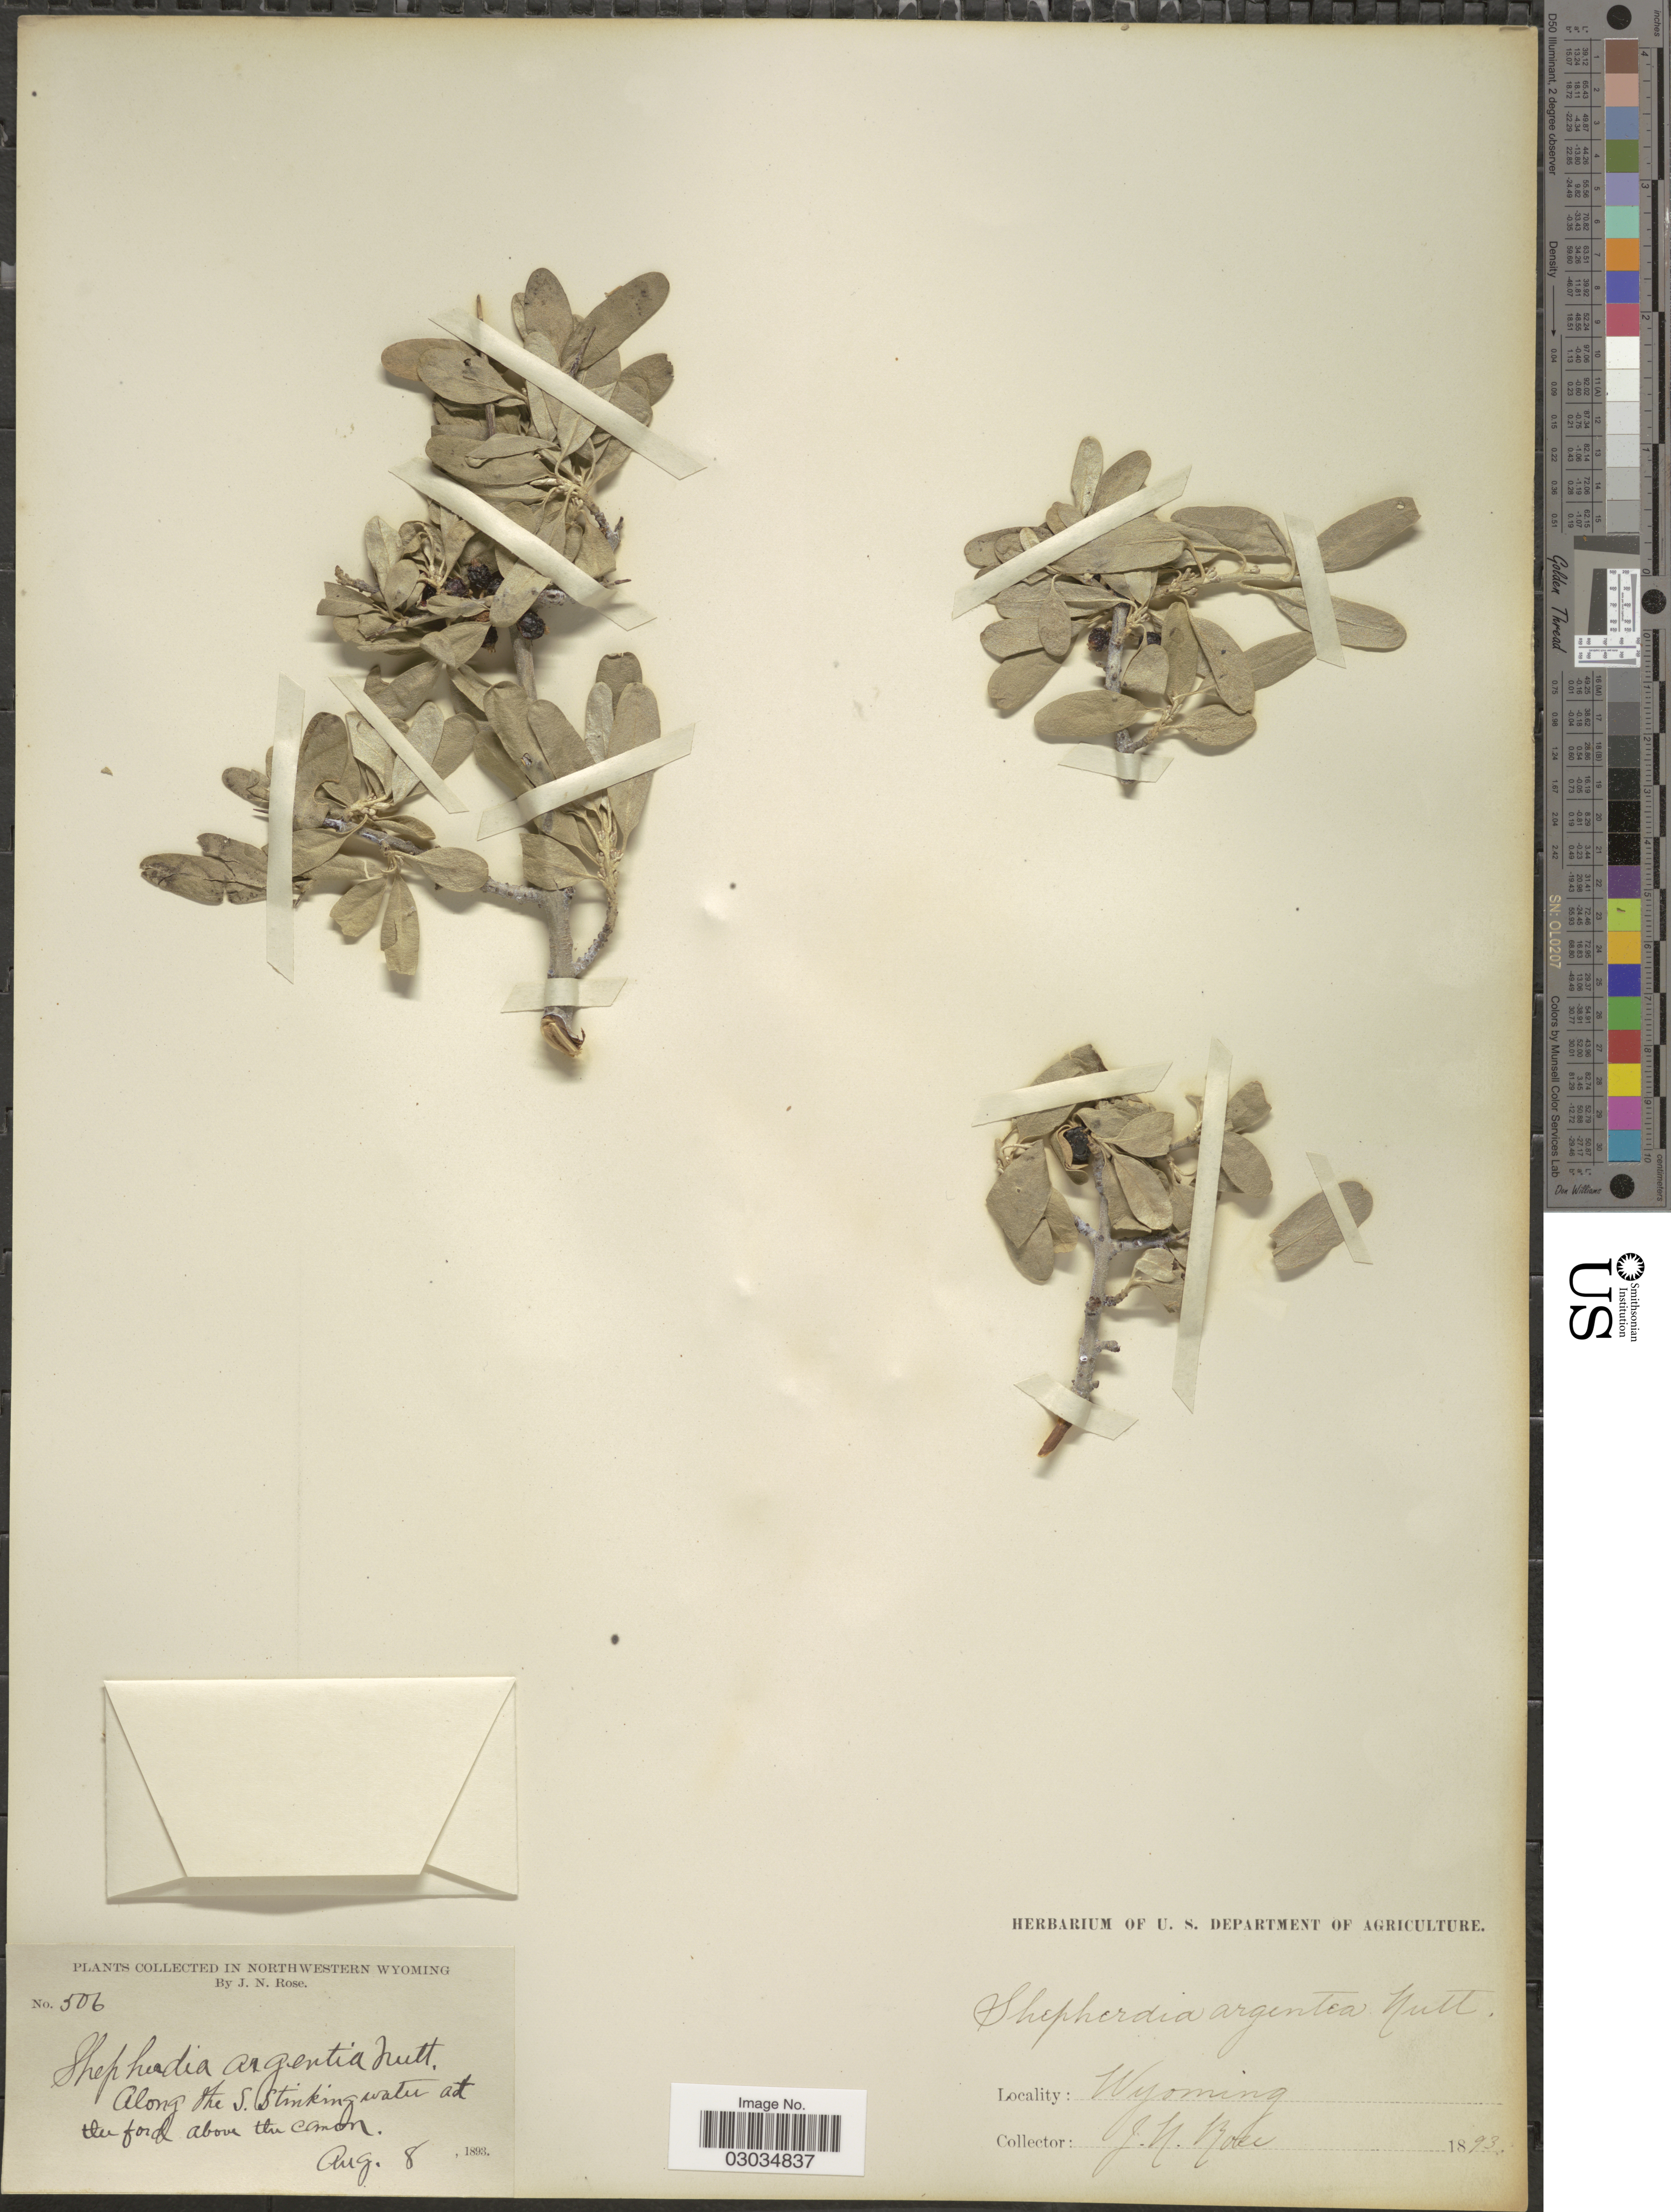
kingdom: Plantae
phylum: Tracheophyta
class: Magnoliopsida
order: Rosales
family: Elaeagnaceae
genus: Shepherdia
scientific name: Shepherdia argentea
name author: (Pursh) Nutt.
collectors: J. N. Rose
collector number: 506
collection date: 1893-08-08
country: United States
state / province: Wyoming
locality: Northwestern Wyoming, Along the S. Stinking water at the ford above the canon.